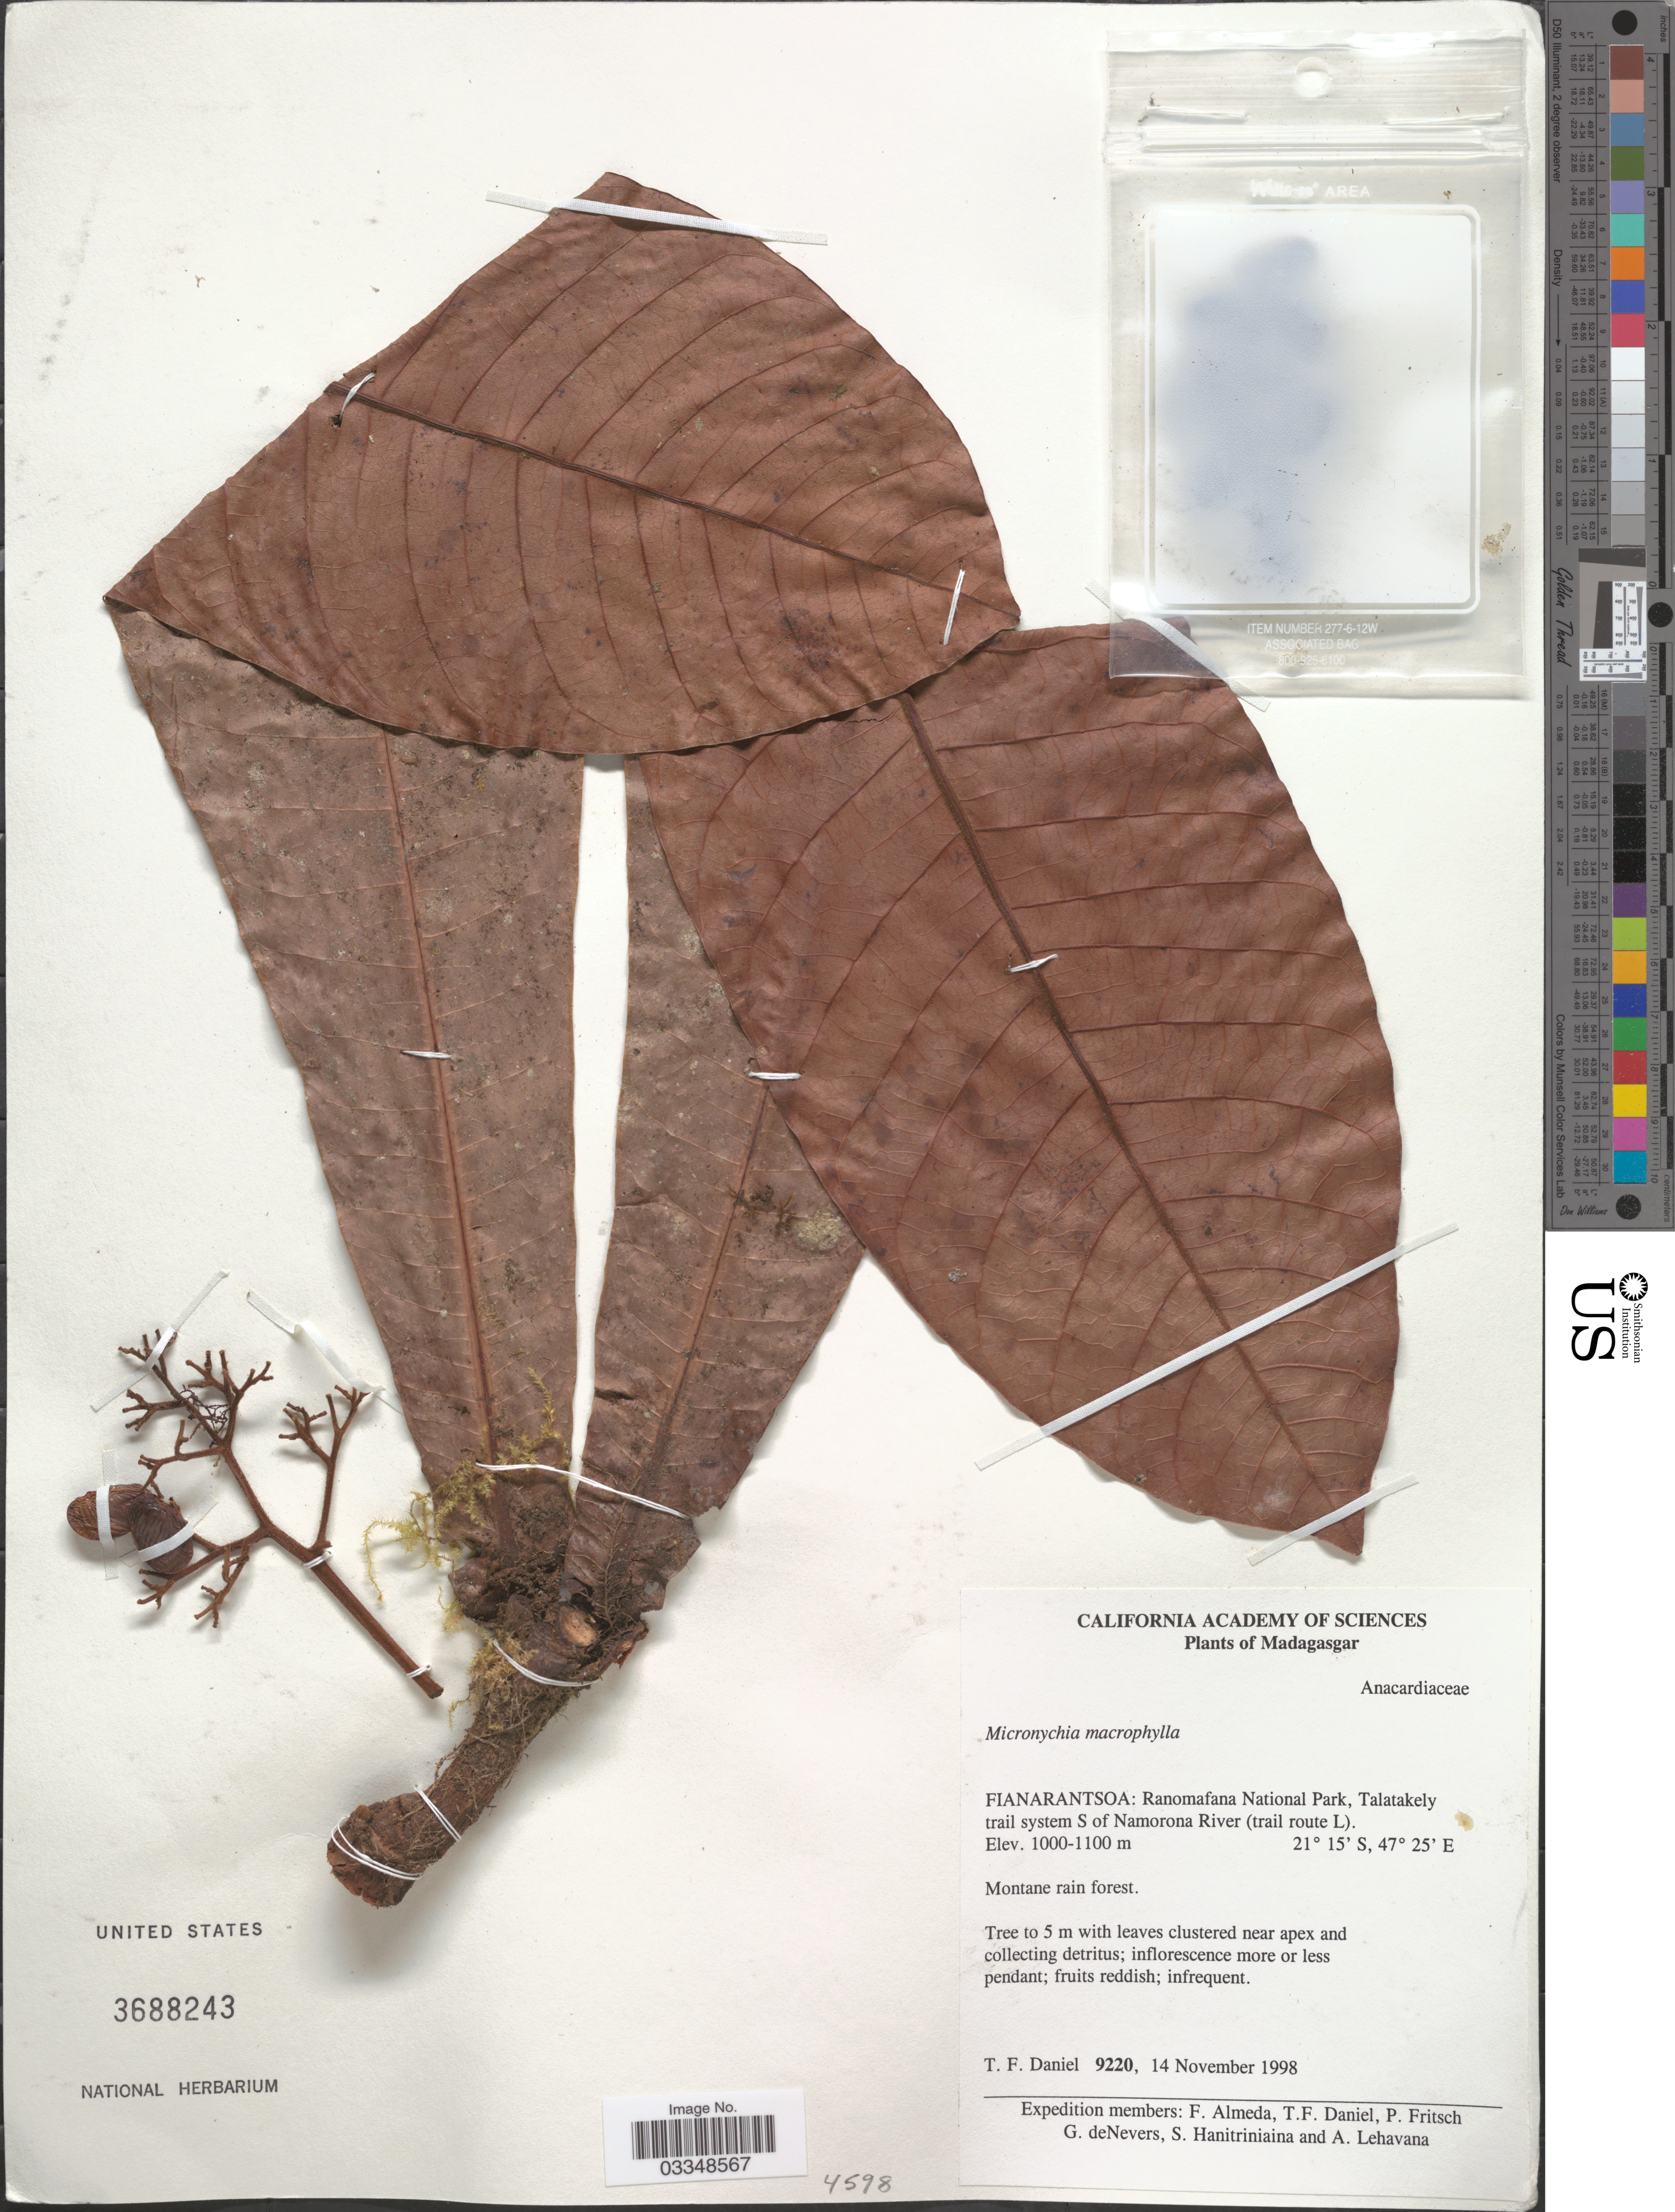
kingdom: Plantae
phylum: Tracheophyta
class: Magnoliopsida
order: Sapindales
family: Anacardiaceae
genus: Micronychia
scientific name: Micronychia macrophylla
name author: H. Perrier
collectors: T. F. Daniel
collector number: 9220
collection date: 1998-11-14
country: Madagascar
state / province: Vatovavy Fitovinany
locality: Ranomafana National Park, Talatakely trail system S of Namorona River (trail route L).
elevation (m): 1000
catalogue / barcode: US 3688243